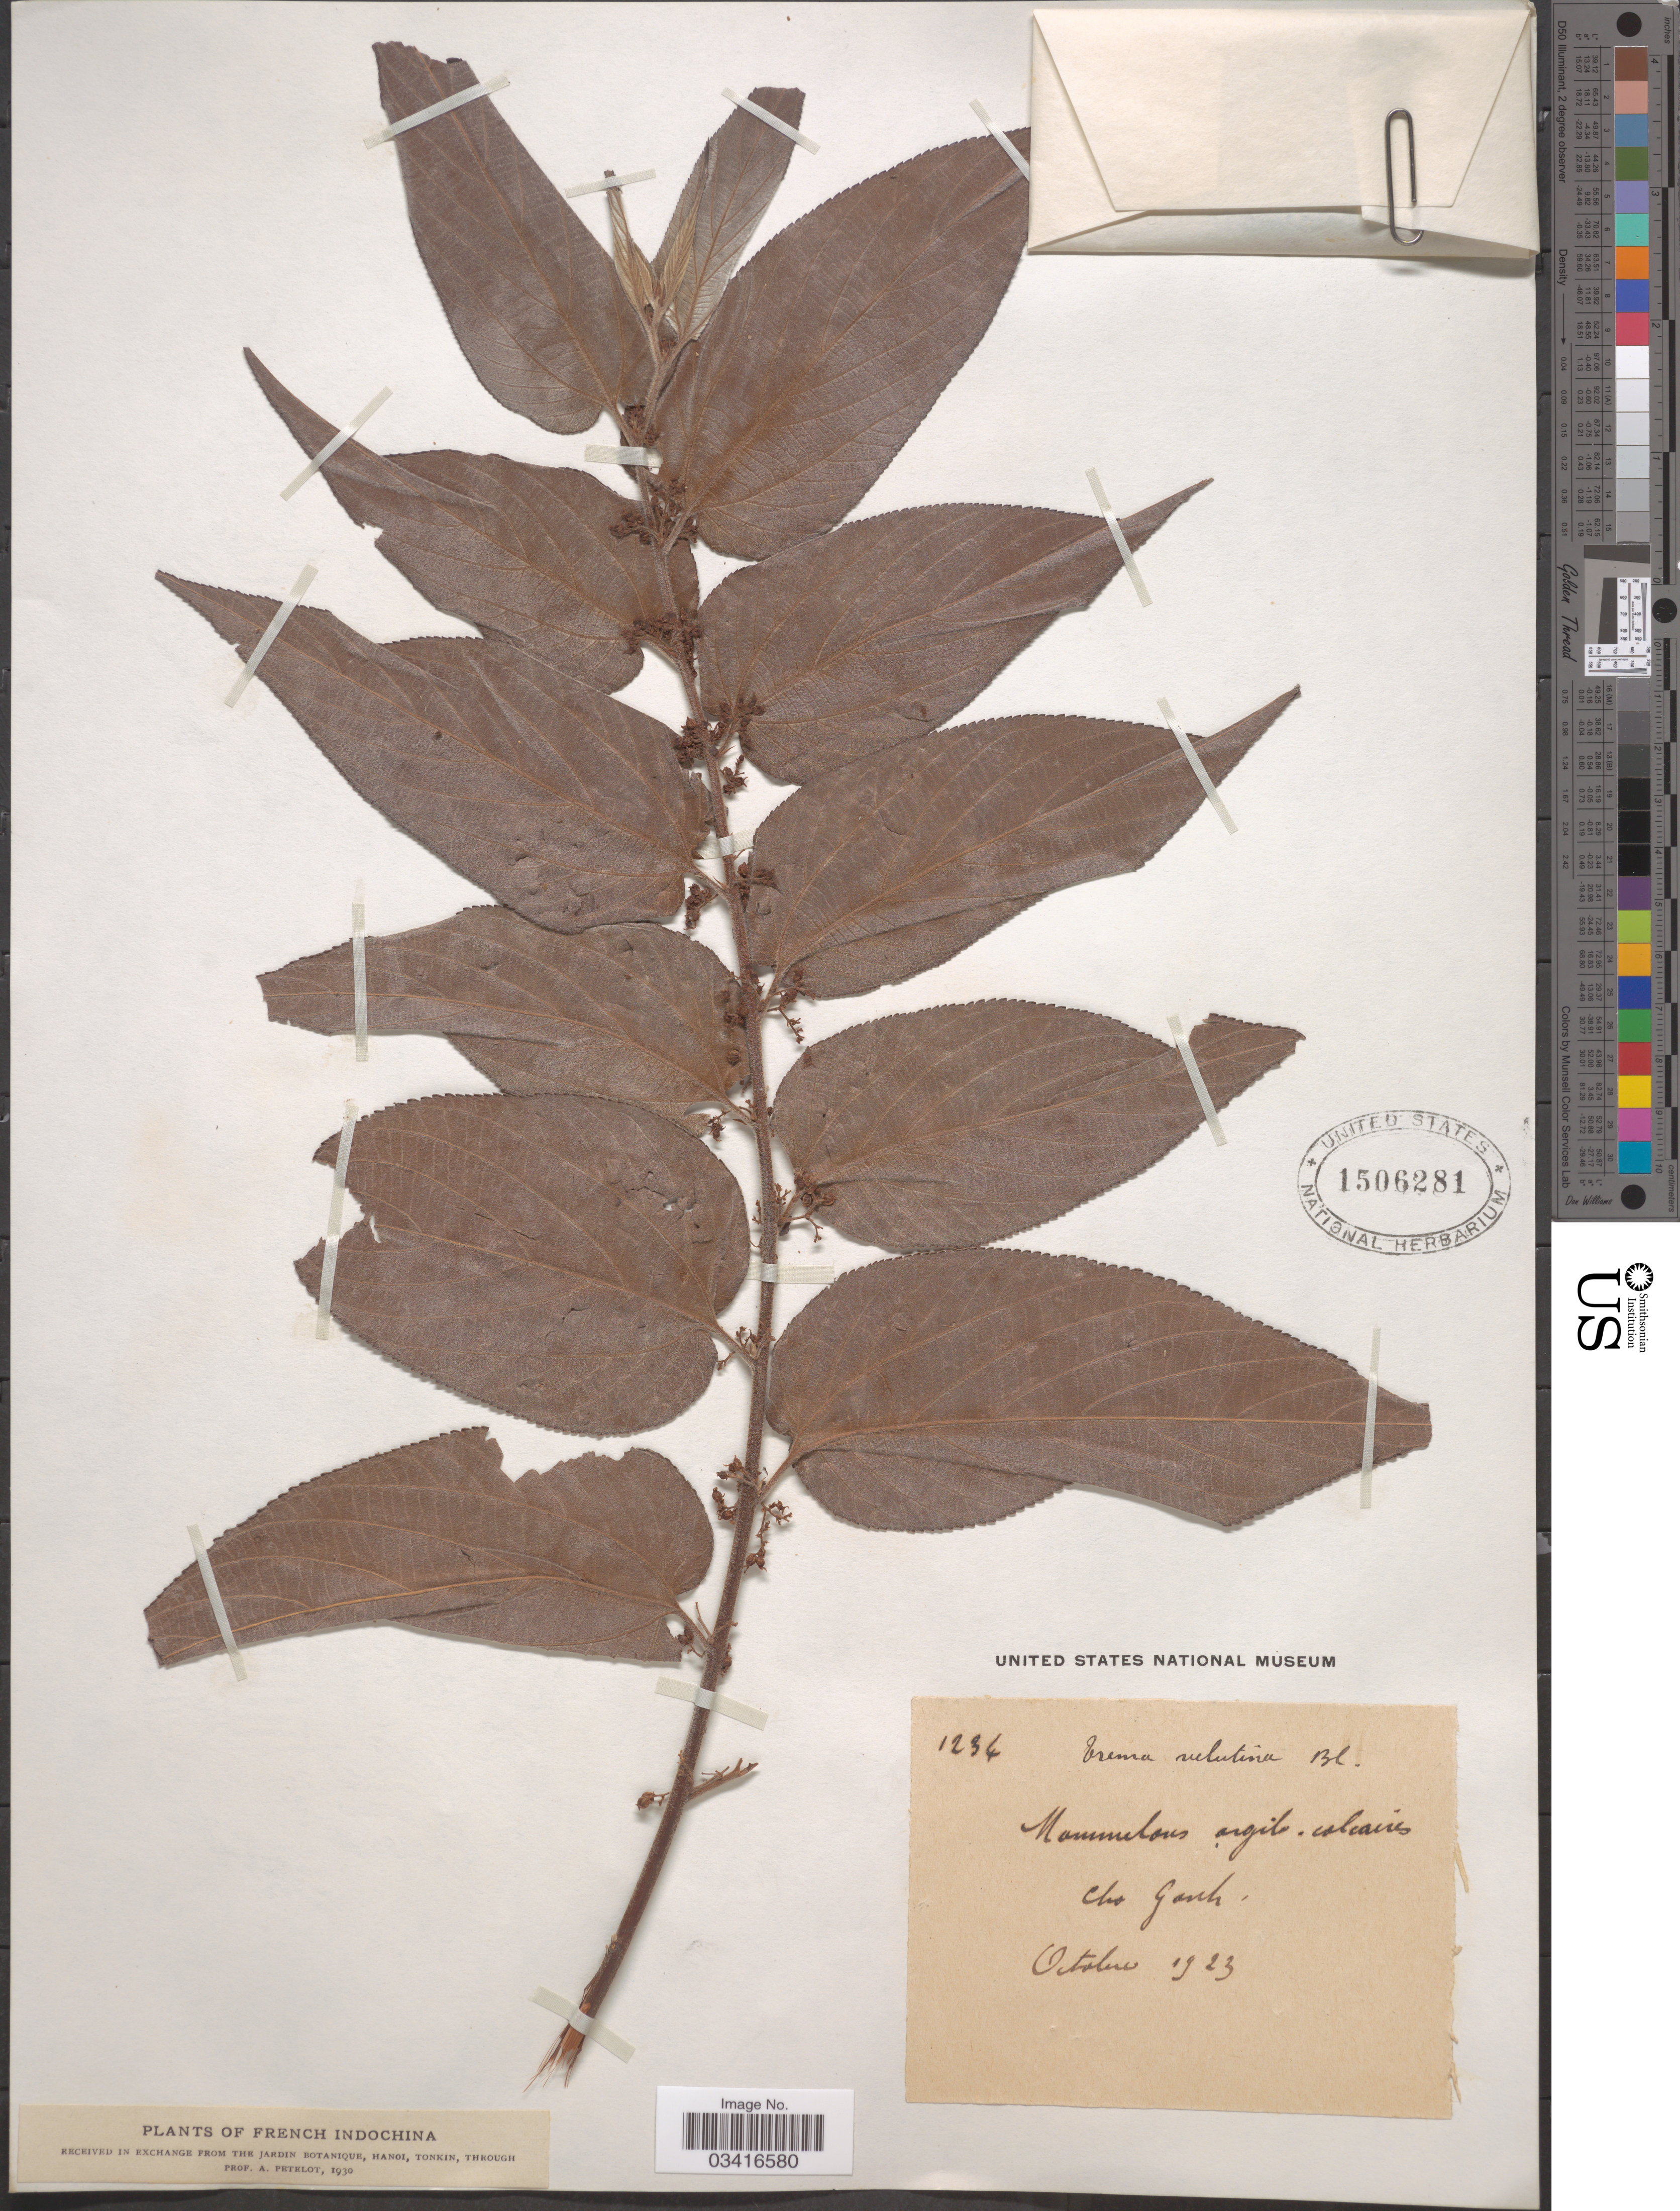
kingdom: Plantae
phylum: Tracheophyta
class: Magnoliopsida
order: Rosales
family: Cannabaceae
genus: Trema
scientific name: Trema velutinum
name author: (Planch.) Blume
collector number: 1234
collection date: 1923-10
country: Vietnam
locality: French Indochina. Cho Ganh.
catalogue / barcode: US 1506281